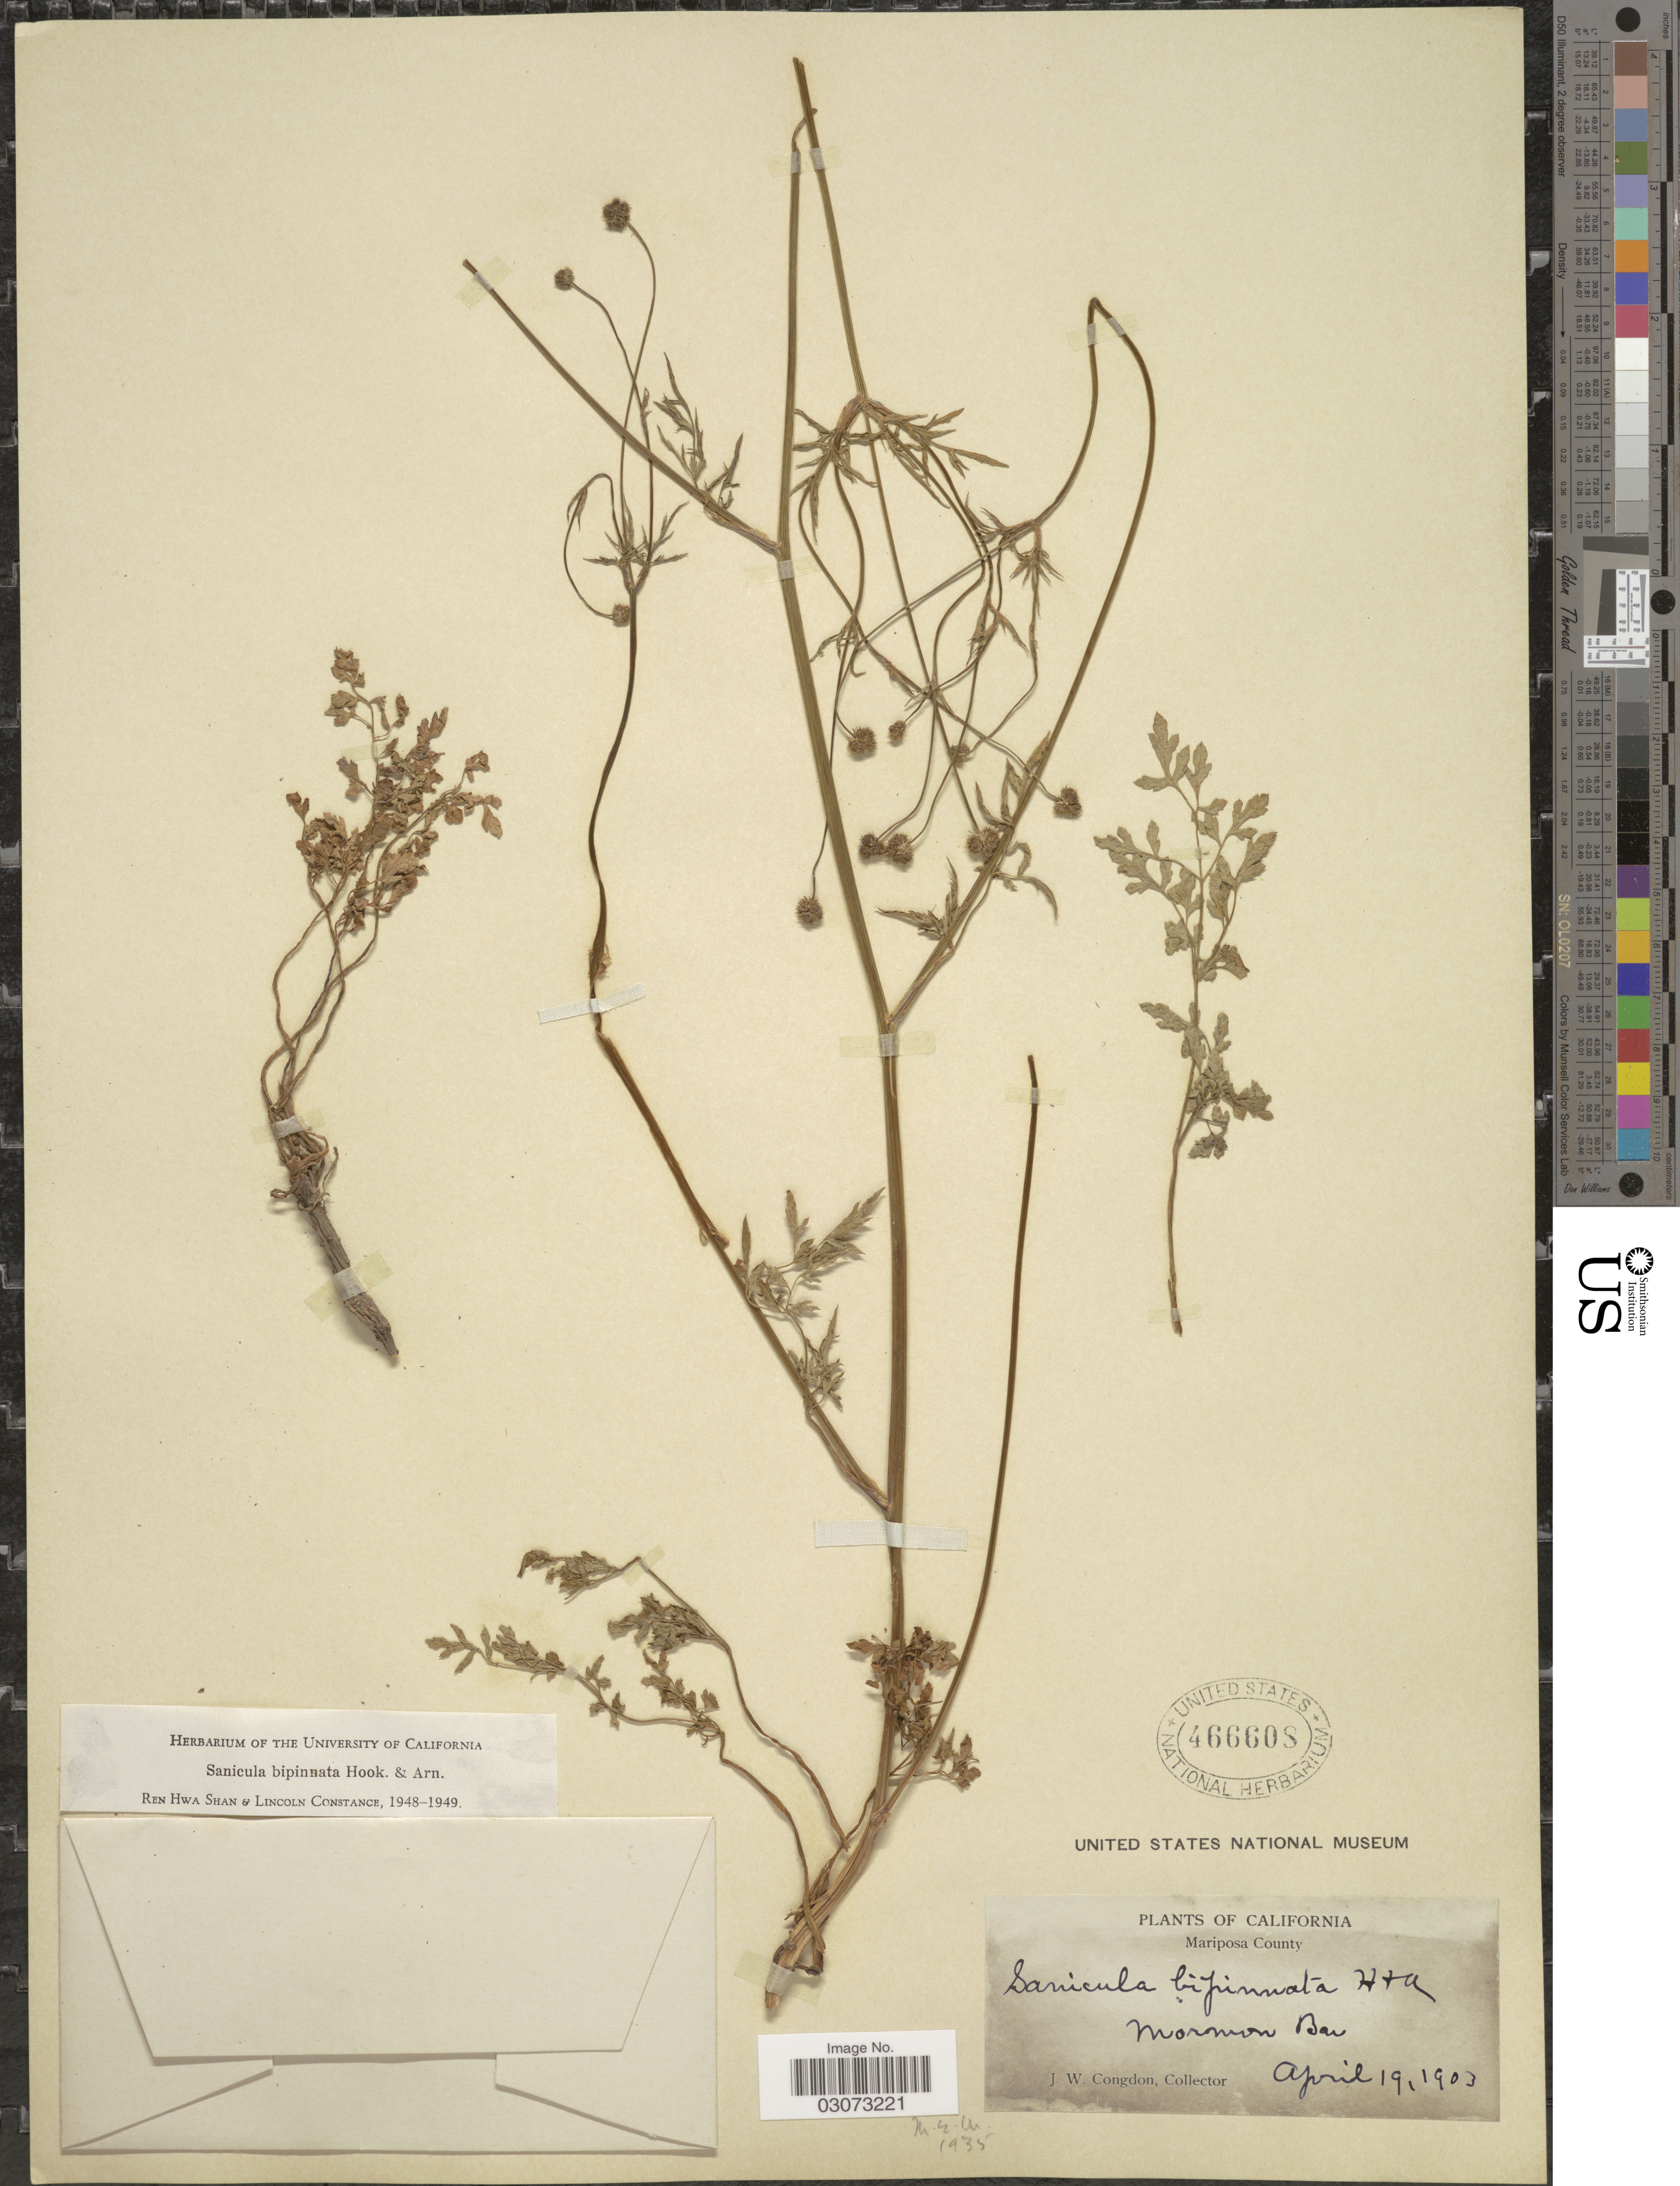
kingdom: Plantae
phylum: Tracheophyta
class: Magnoliopsida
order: Apiales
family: Apiaceae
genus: Sanicula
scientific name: Sanicula bipinnatifida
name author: Douglas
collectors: J. W. Congdon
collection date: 1903-04-19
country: United States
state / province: California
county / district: Mariposa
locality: Mariposa County. Mormon Bar.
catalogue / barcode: US 466608